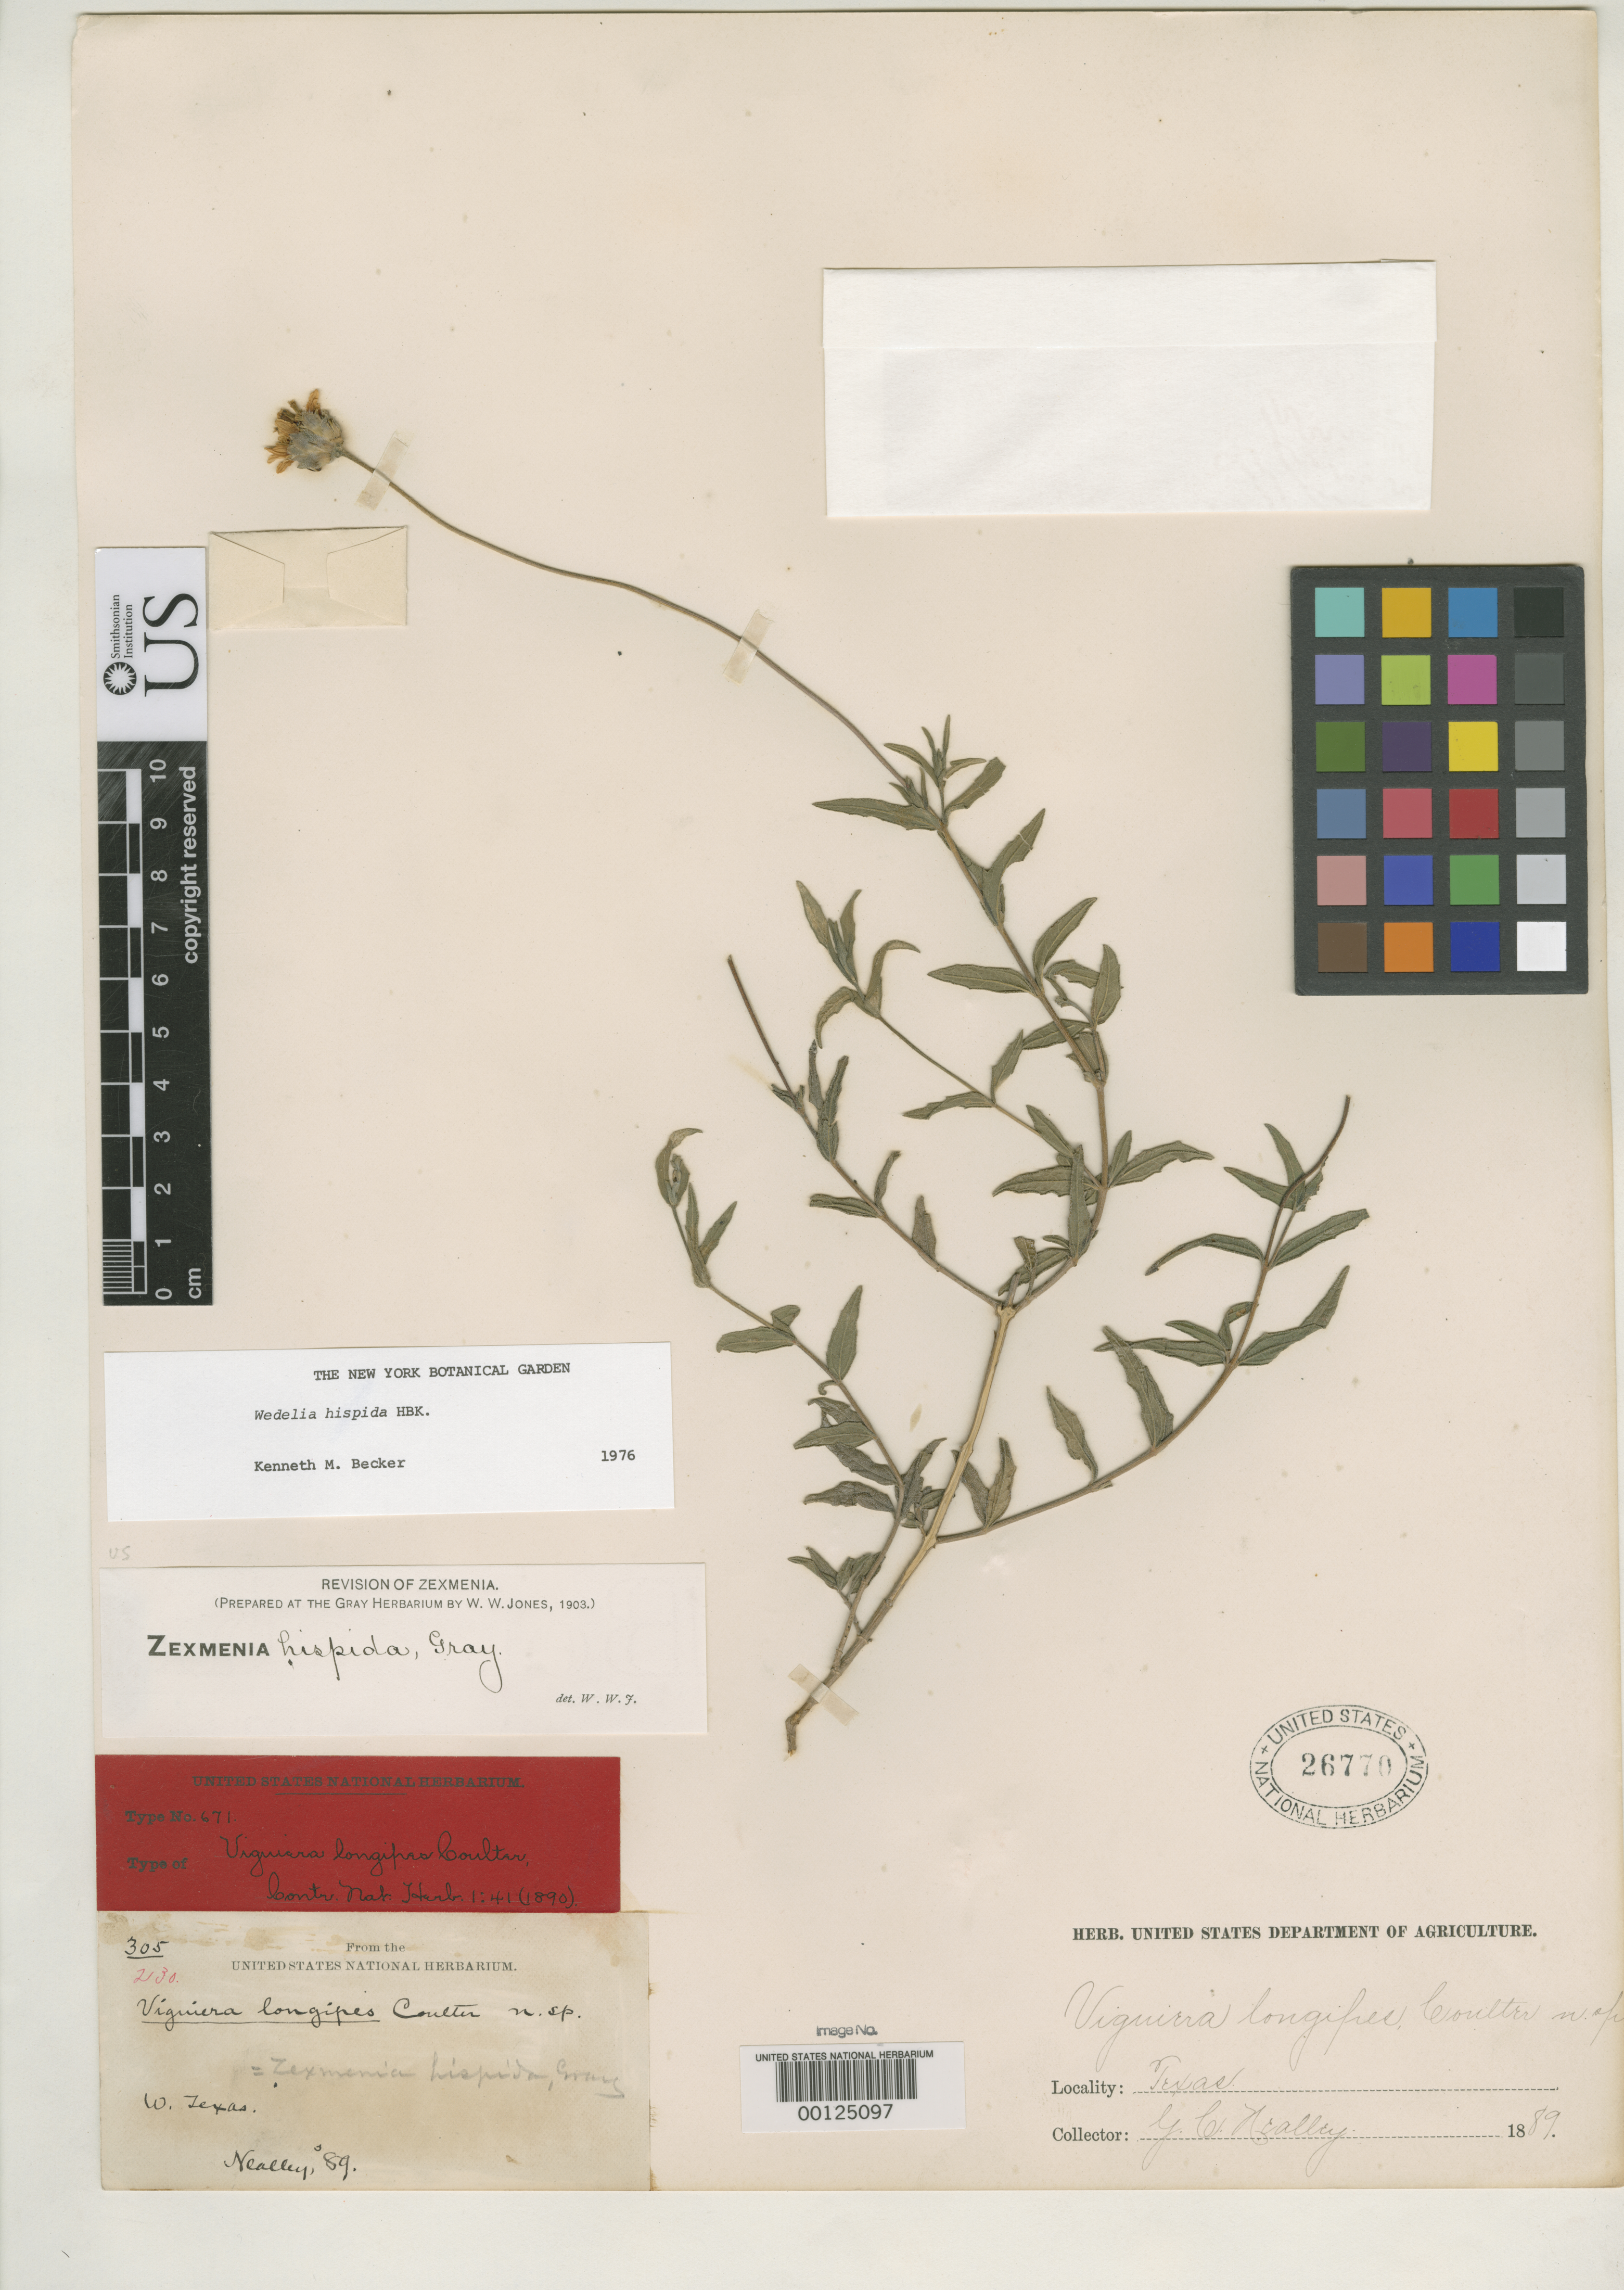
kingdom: Plantae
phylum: Tracheophyta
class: Magnoliopsida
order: Asterales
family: Asteraceae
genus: Viguiera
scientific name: Viguiera longipes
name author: J.M. Coult.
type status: Holotype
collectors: G. C. Nealley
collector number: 230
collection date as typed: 1889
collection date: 1889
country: United States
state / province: Texas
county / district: Nueces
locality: Corpus Christi.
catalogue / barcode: US 26770